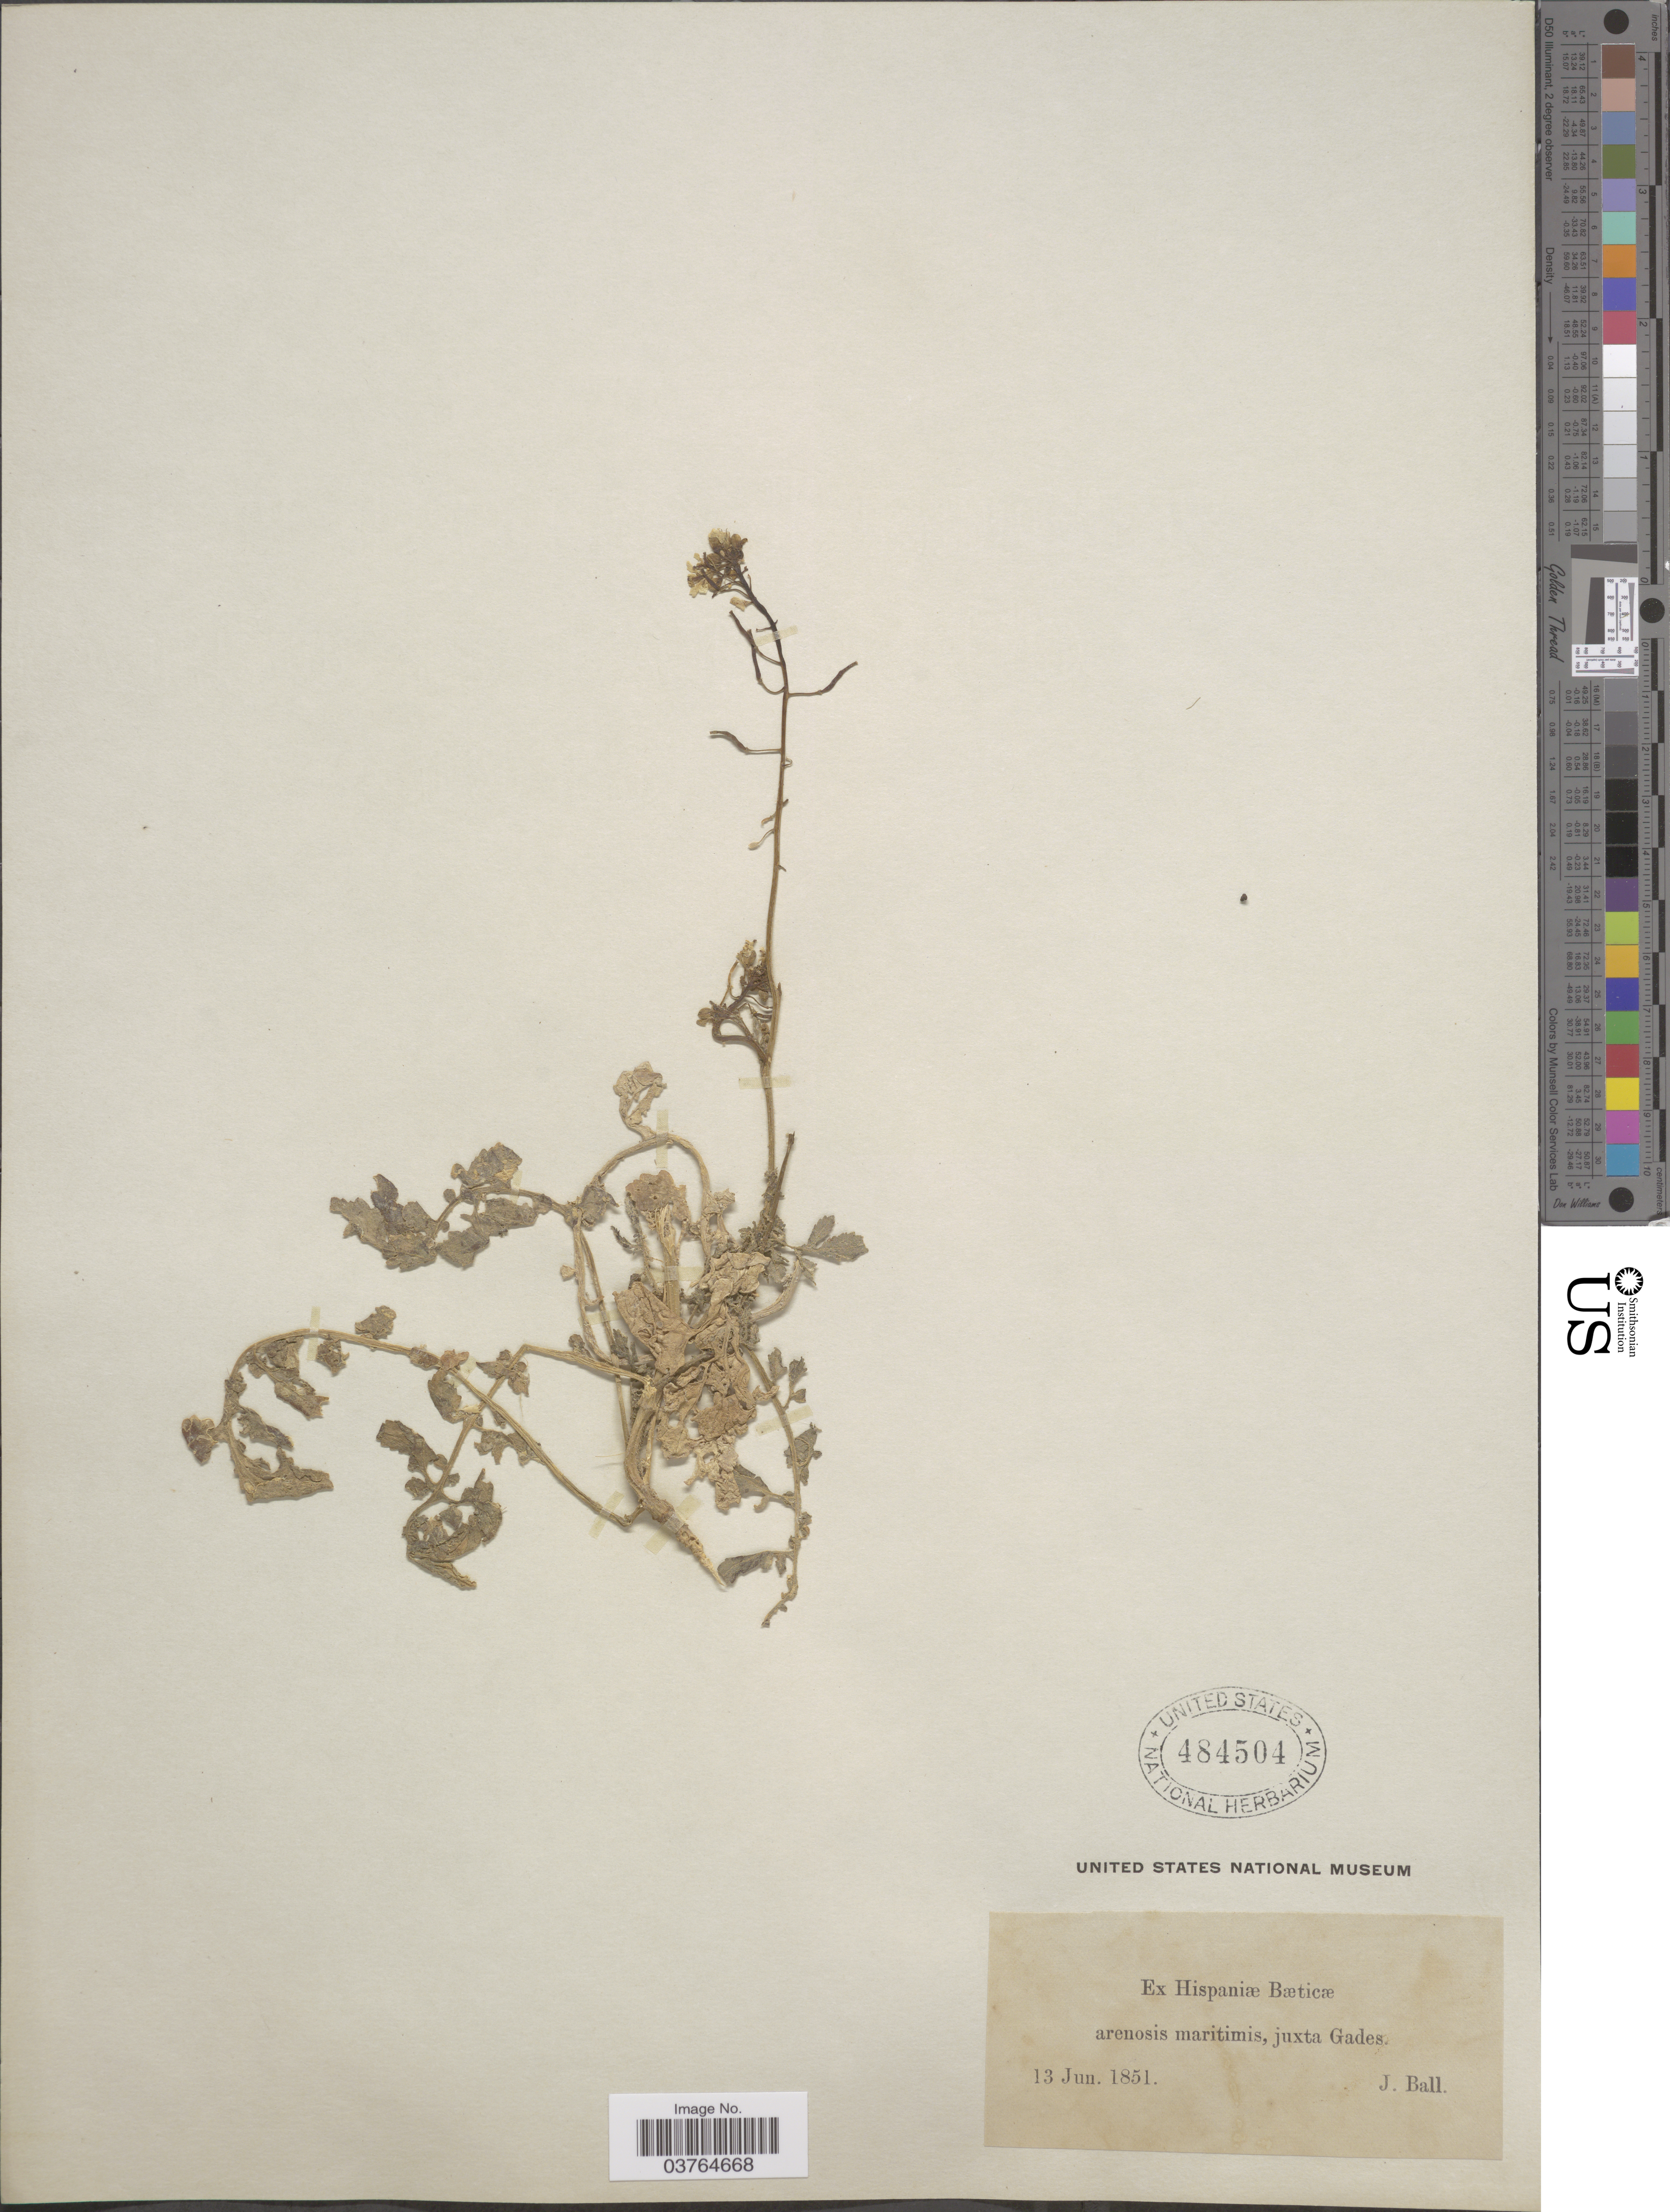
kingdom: Plantae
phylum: Tracheophyta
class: Magnoliopsida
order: Brassicales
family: Brassicaceae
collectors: J. Ball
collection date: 1851-06-13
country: Spain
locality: Ex Hispaniæ Bæticæ arenosis maritimis, juxta Gades.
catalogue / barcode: US 484504